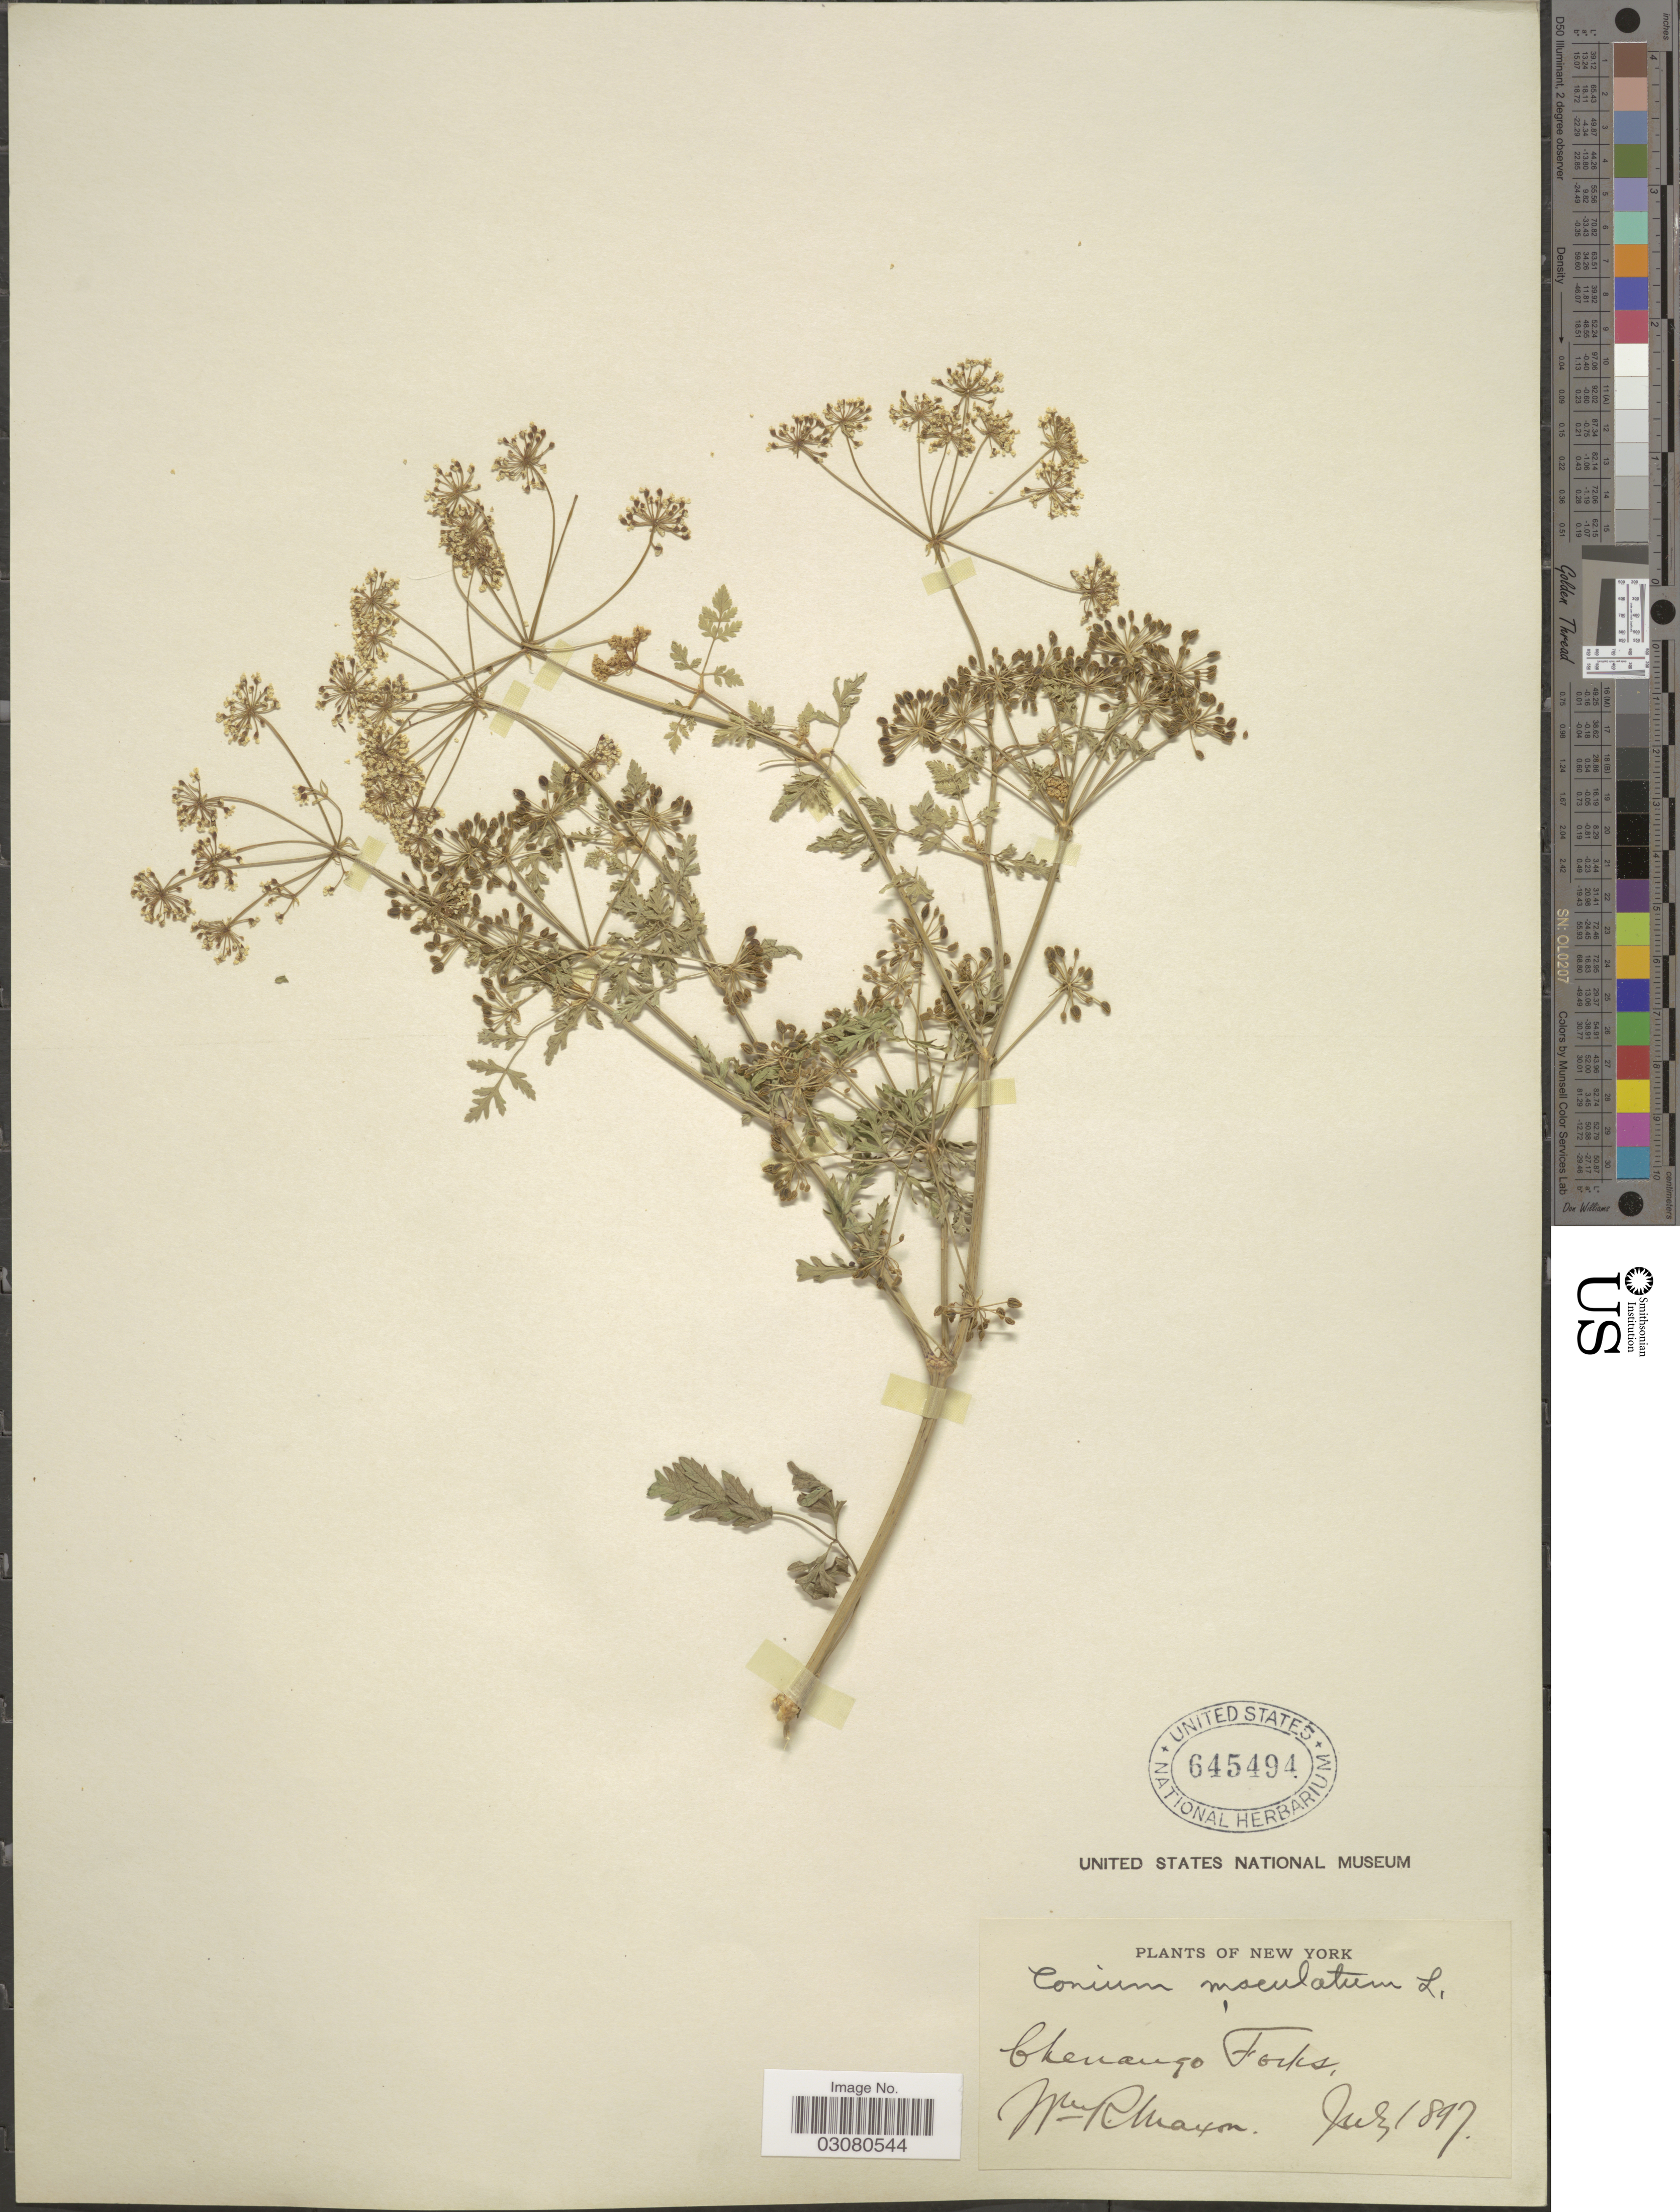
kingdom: Plantae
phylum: Tracheophyta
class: Magnoliopsida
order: Apiales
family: Apiaceae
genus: Conium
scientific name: Conium maculatum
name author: L.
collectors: W. R. Maxon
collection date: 1897-07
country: United States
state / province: New York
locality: Chenango Forks.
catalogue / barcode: US 645494